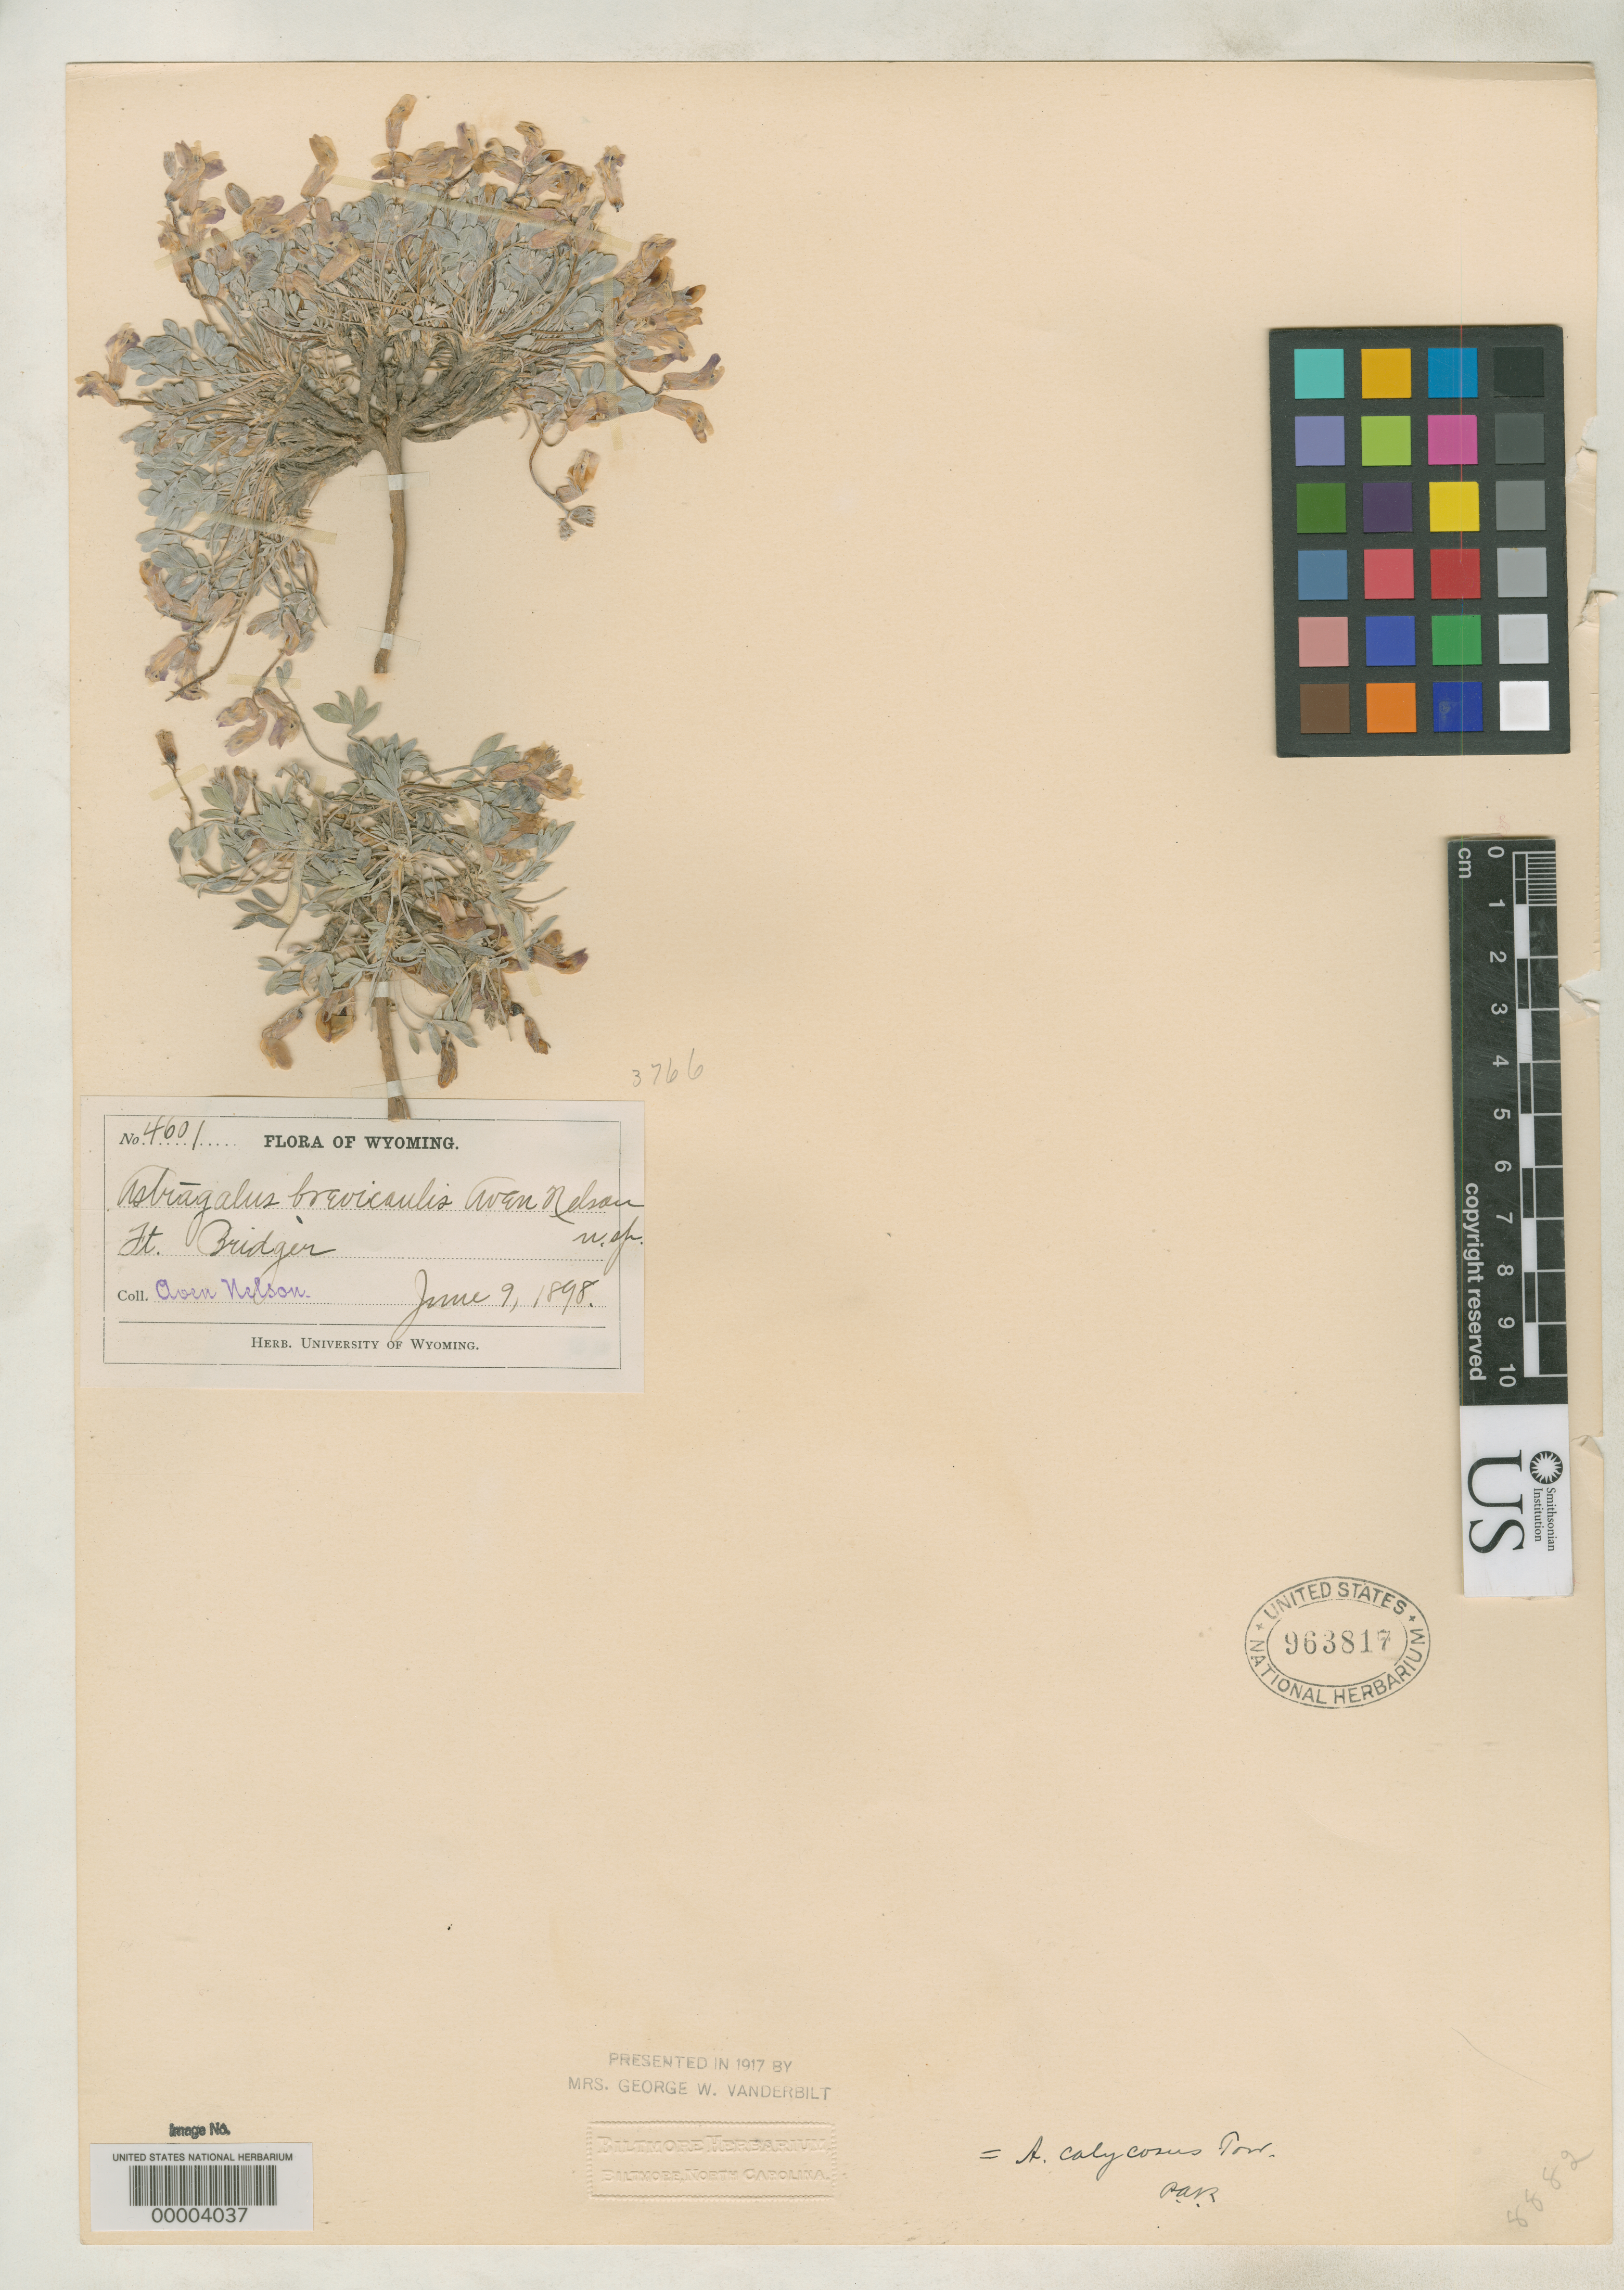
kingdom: Plantae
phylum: Tracheophyta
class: Magnoliopsida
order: Fabales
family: Fabaceae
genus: Astragalus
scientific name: Astragalus brevicaulis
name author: A. Nelson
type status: Isotype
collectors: A. Nelson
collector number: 4601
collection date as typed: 09 Jun 1898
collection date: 1898-06-09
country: United States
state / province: Wyoming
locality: Fort Bridger.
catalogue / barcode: US 963817